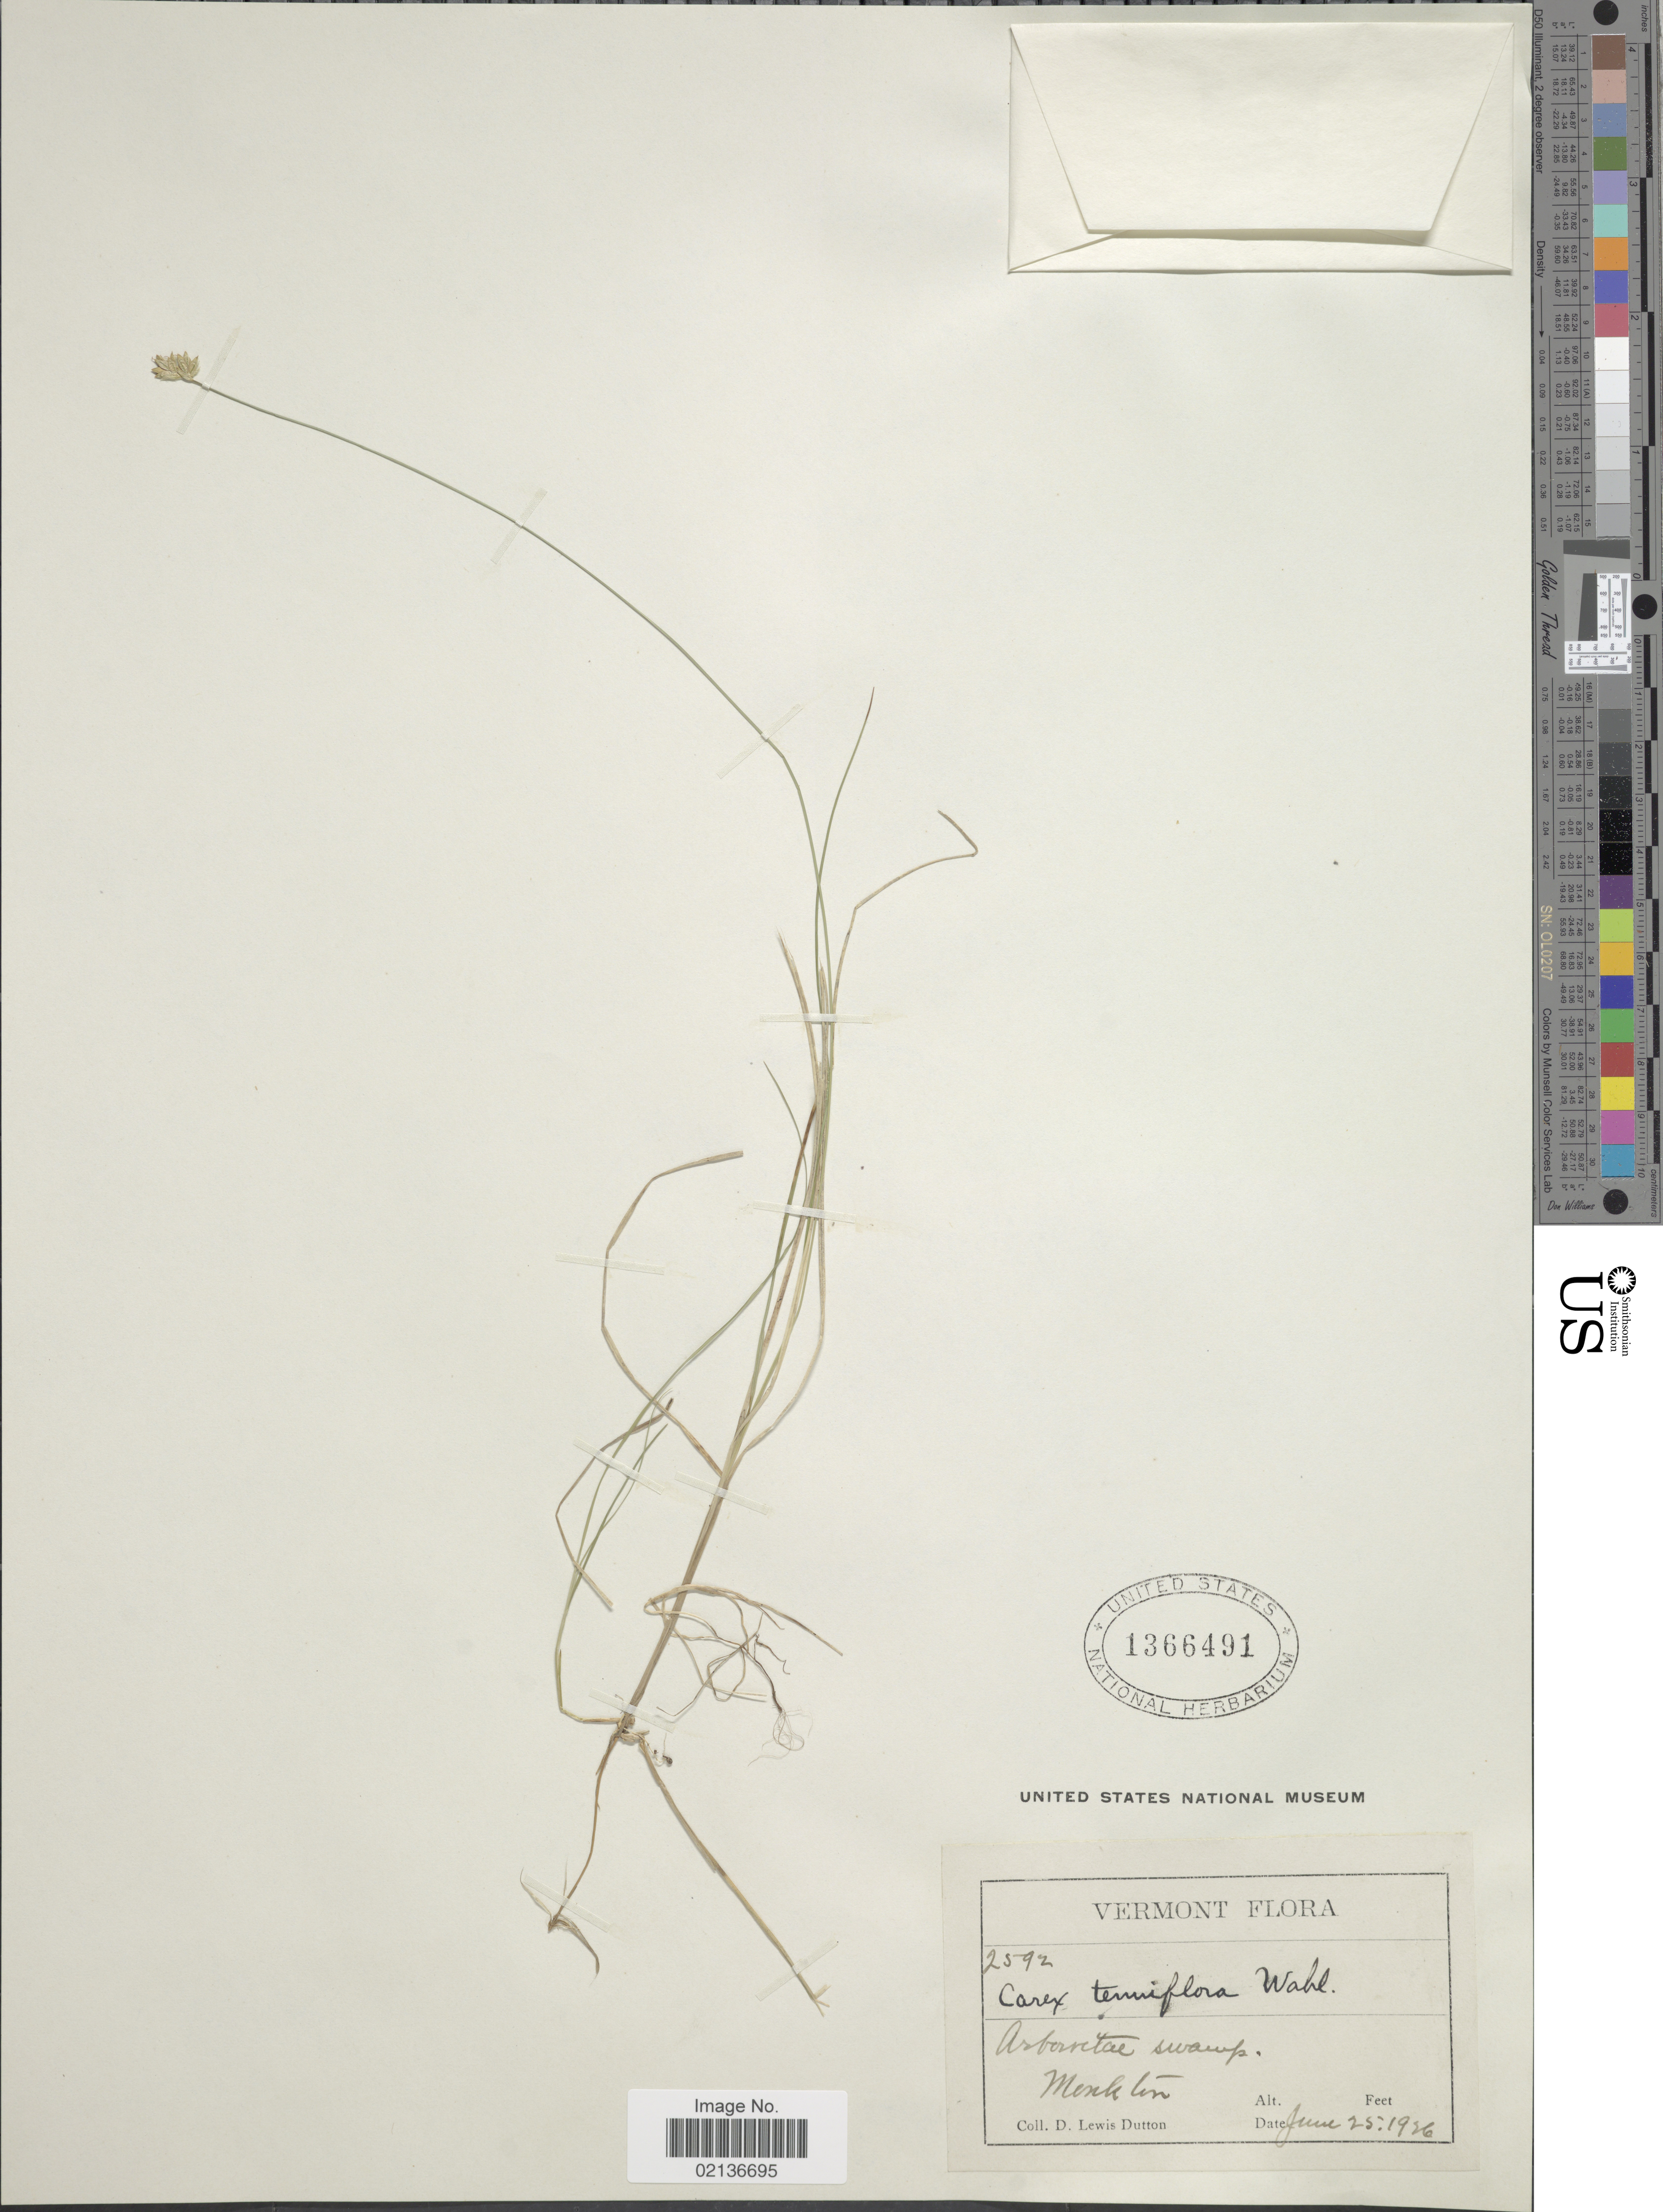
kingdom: Plantae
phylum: Tracheophyta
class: Liliopsida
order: Poales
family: Cyperaceae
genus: Carex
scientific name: Carex tenuiflora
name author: Wahlenb.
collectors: D. Dutton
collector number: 2592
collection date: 1926-06-25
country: United States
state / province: Vermont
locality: Menkton.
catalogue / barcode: US 1366491